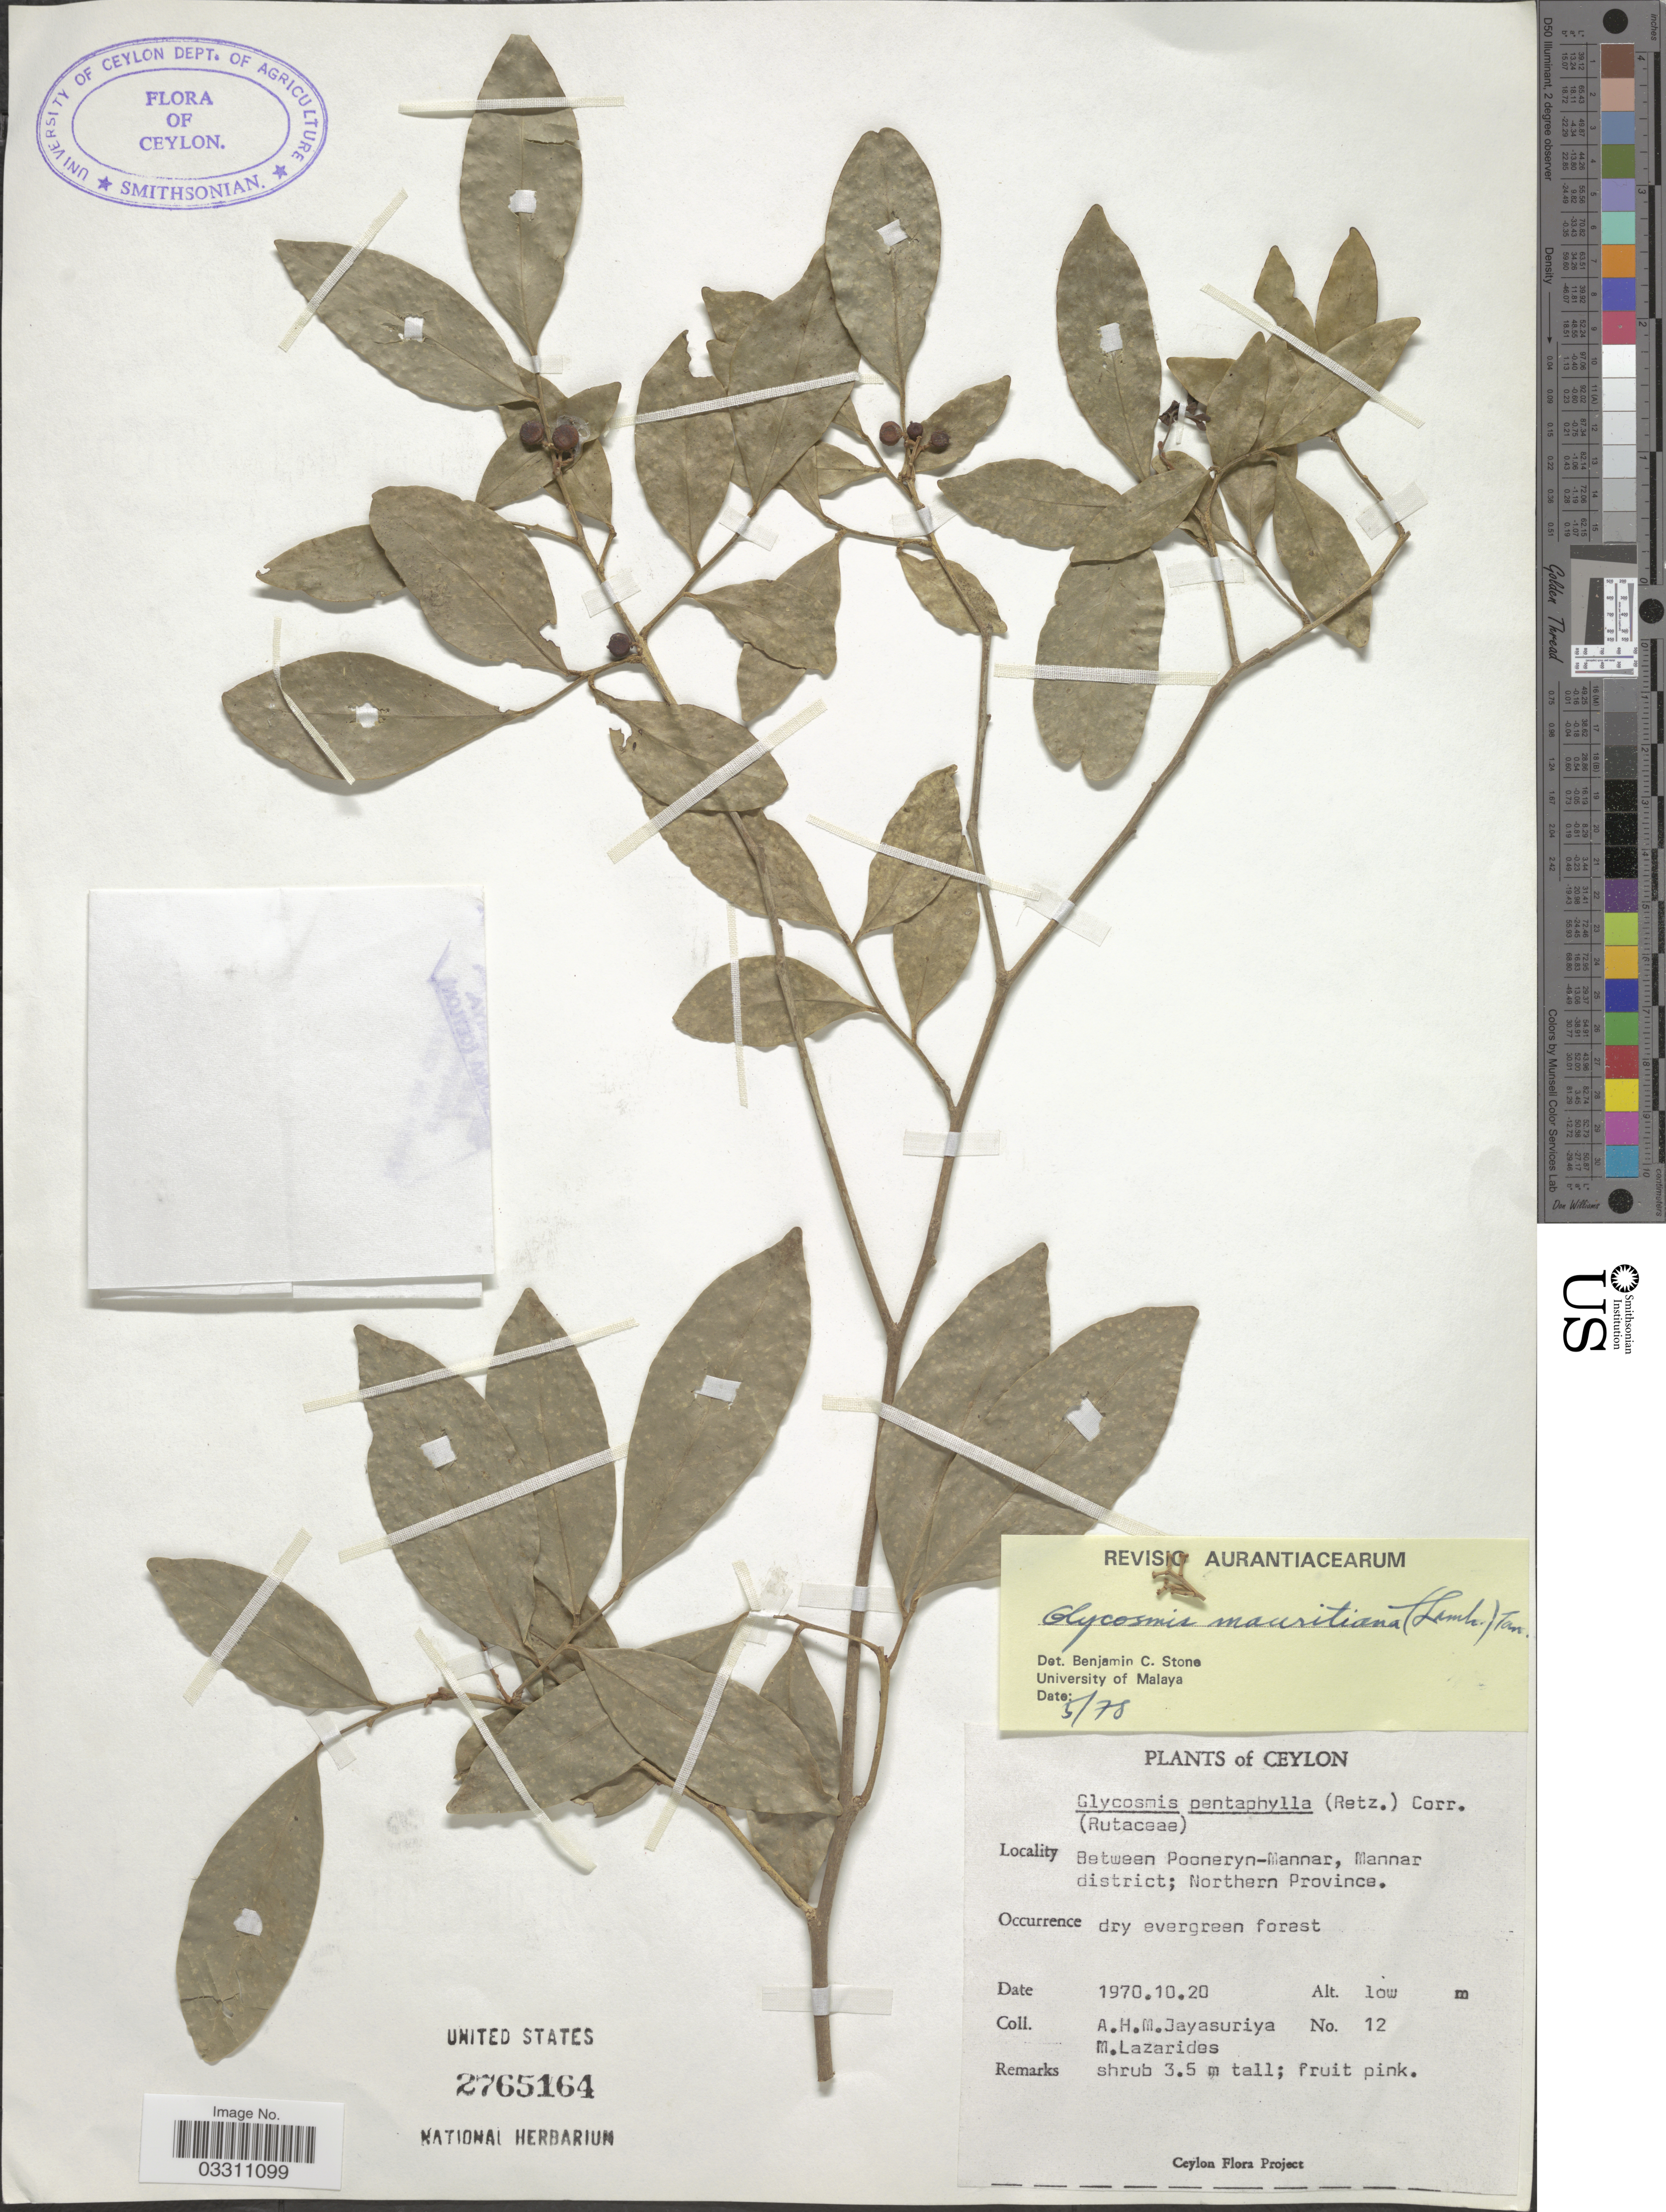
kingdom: Plantae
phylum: Tracheophyta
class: Magnoliopsida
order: Sapindales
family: Rutaceae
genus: Glycosmis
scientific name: Glycosmis mauritiana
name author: (Lamkey) Tanaka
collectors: A. H. Jayasuriya & M. Lazarides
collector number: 12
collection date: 1970-10-20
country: Sri Lanka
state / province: Northern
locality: Ceylon, Between Pooneryn-Mannar, Mannar district.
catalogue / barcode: US 2765164